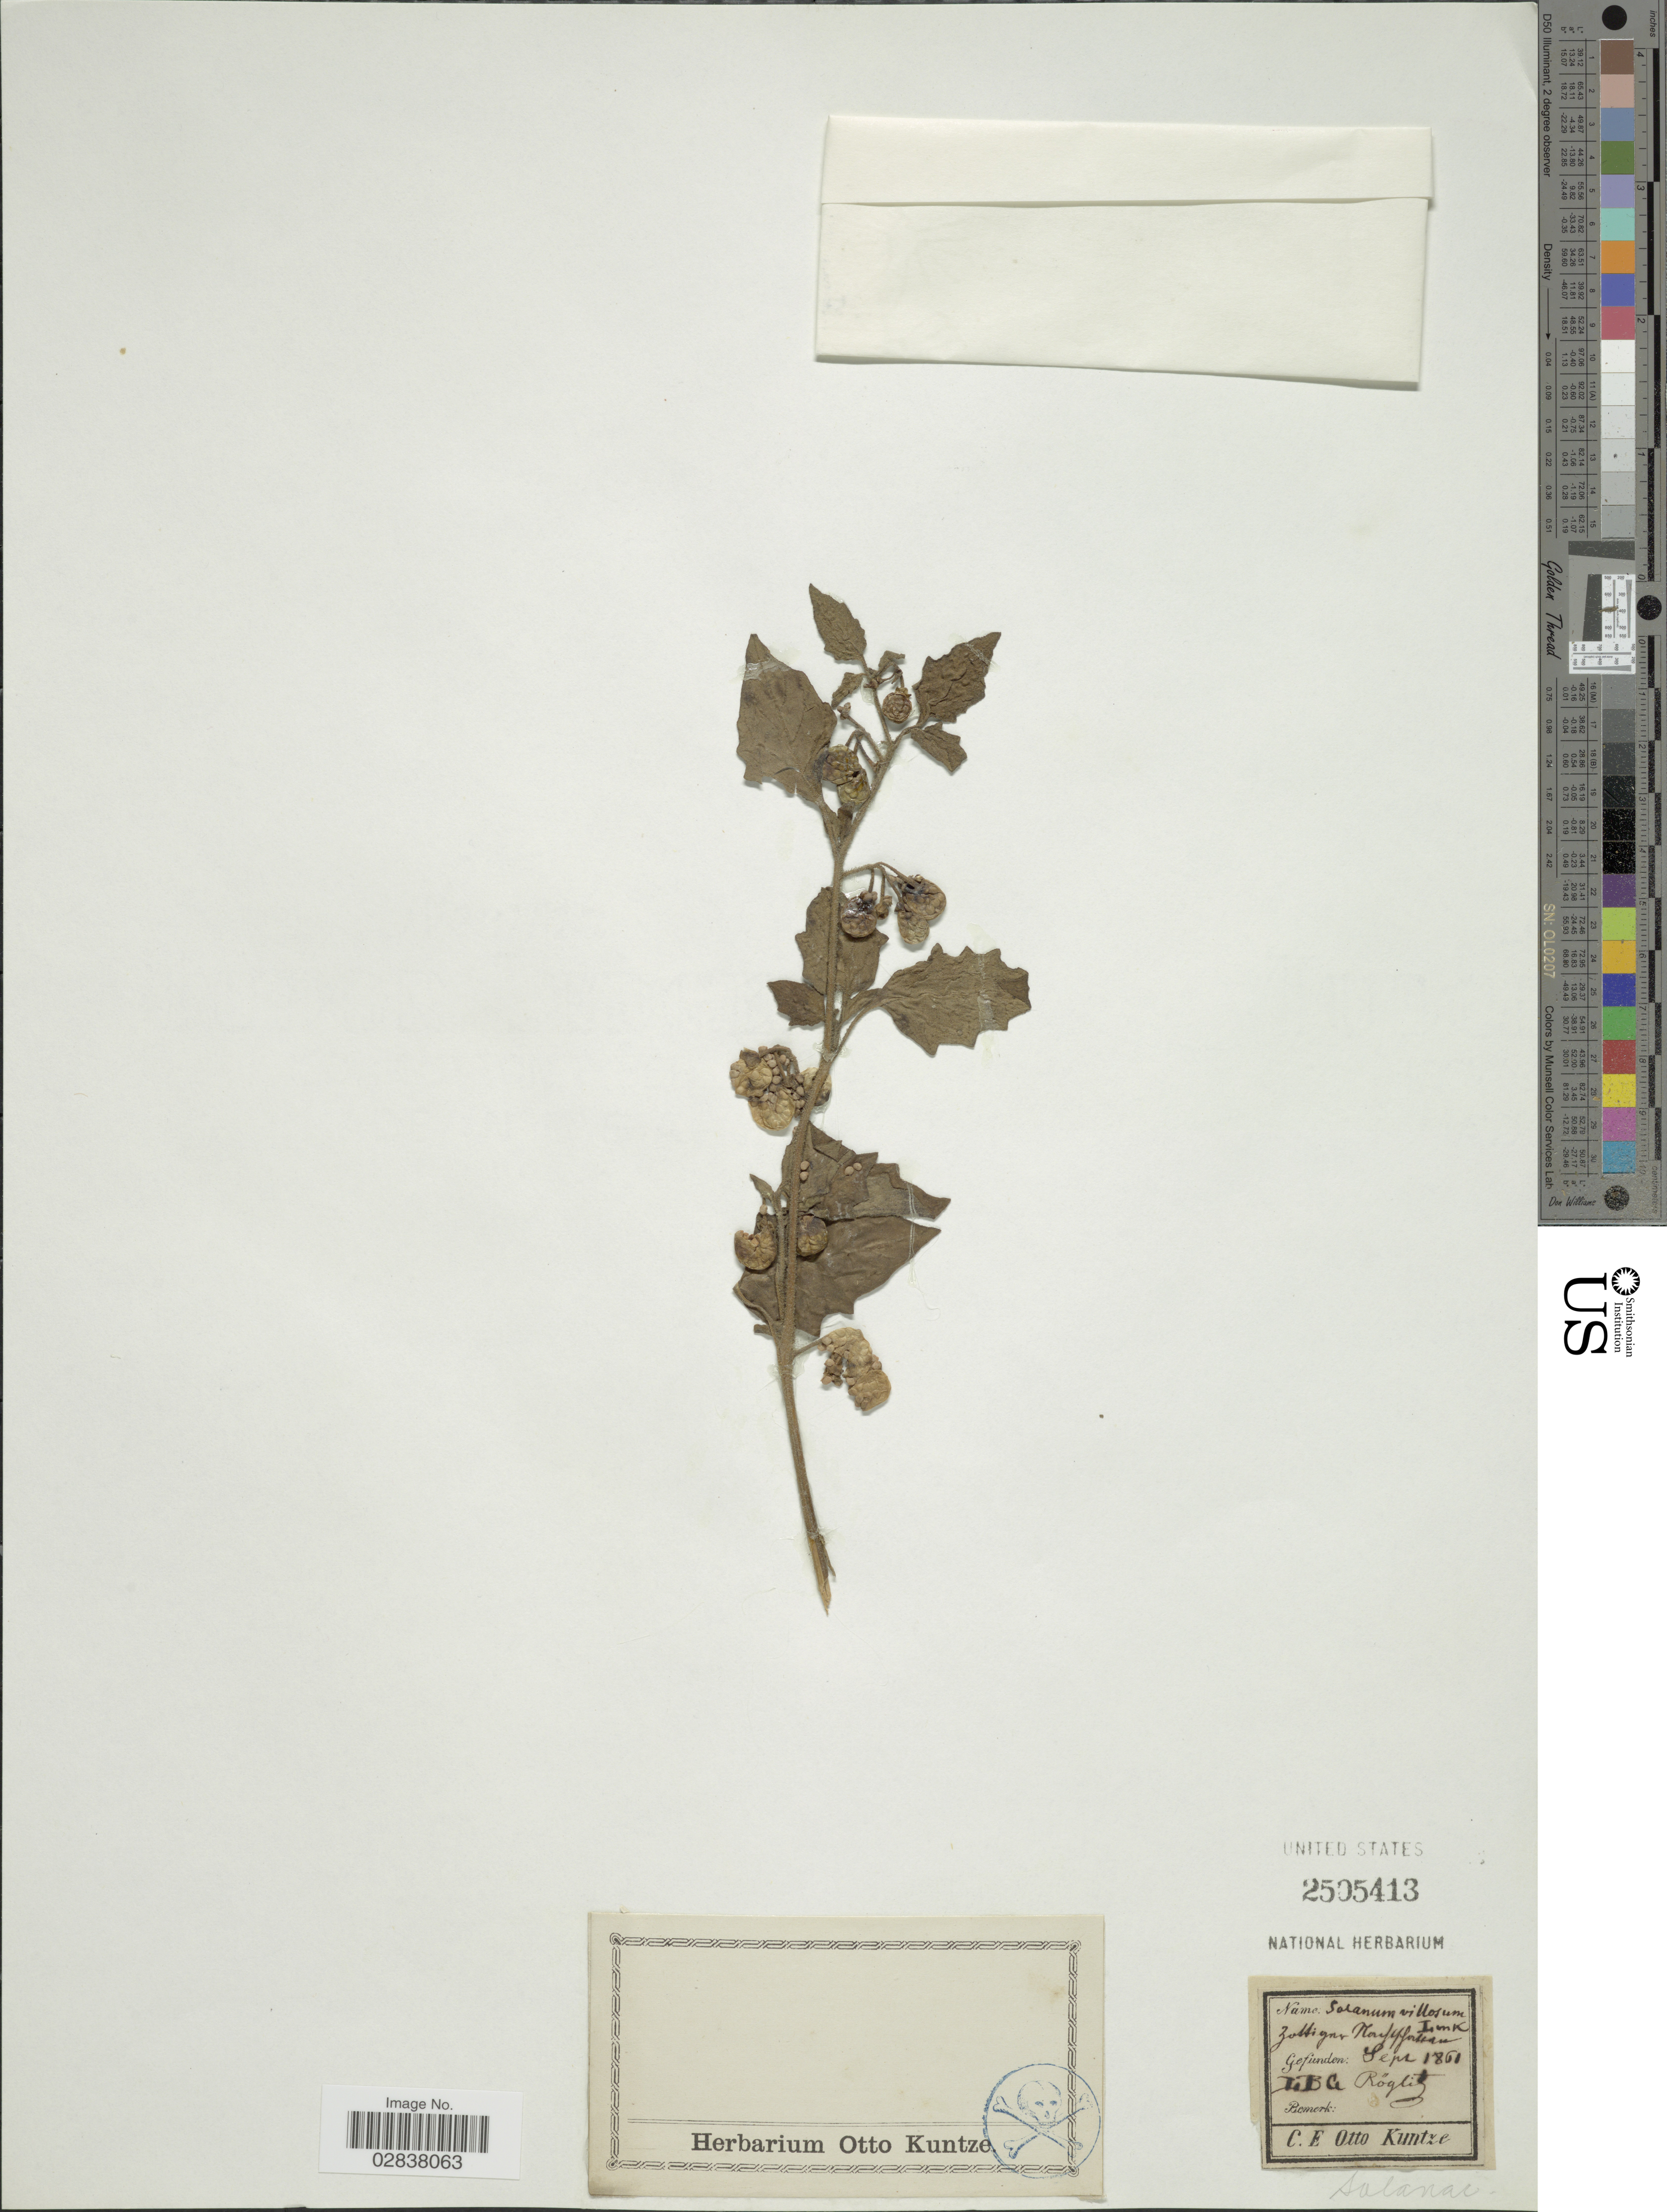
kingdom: Plantae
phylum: Tracheophyta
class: Magnoliopsida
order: Solanales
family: Solanaceae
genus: Solanum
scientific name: Solanum luteum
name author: Mill.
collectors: C.E.O. Kuntze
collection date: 1861-09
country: Germany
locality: UBG Röglitz.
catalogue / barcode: US 2505413